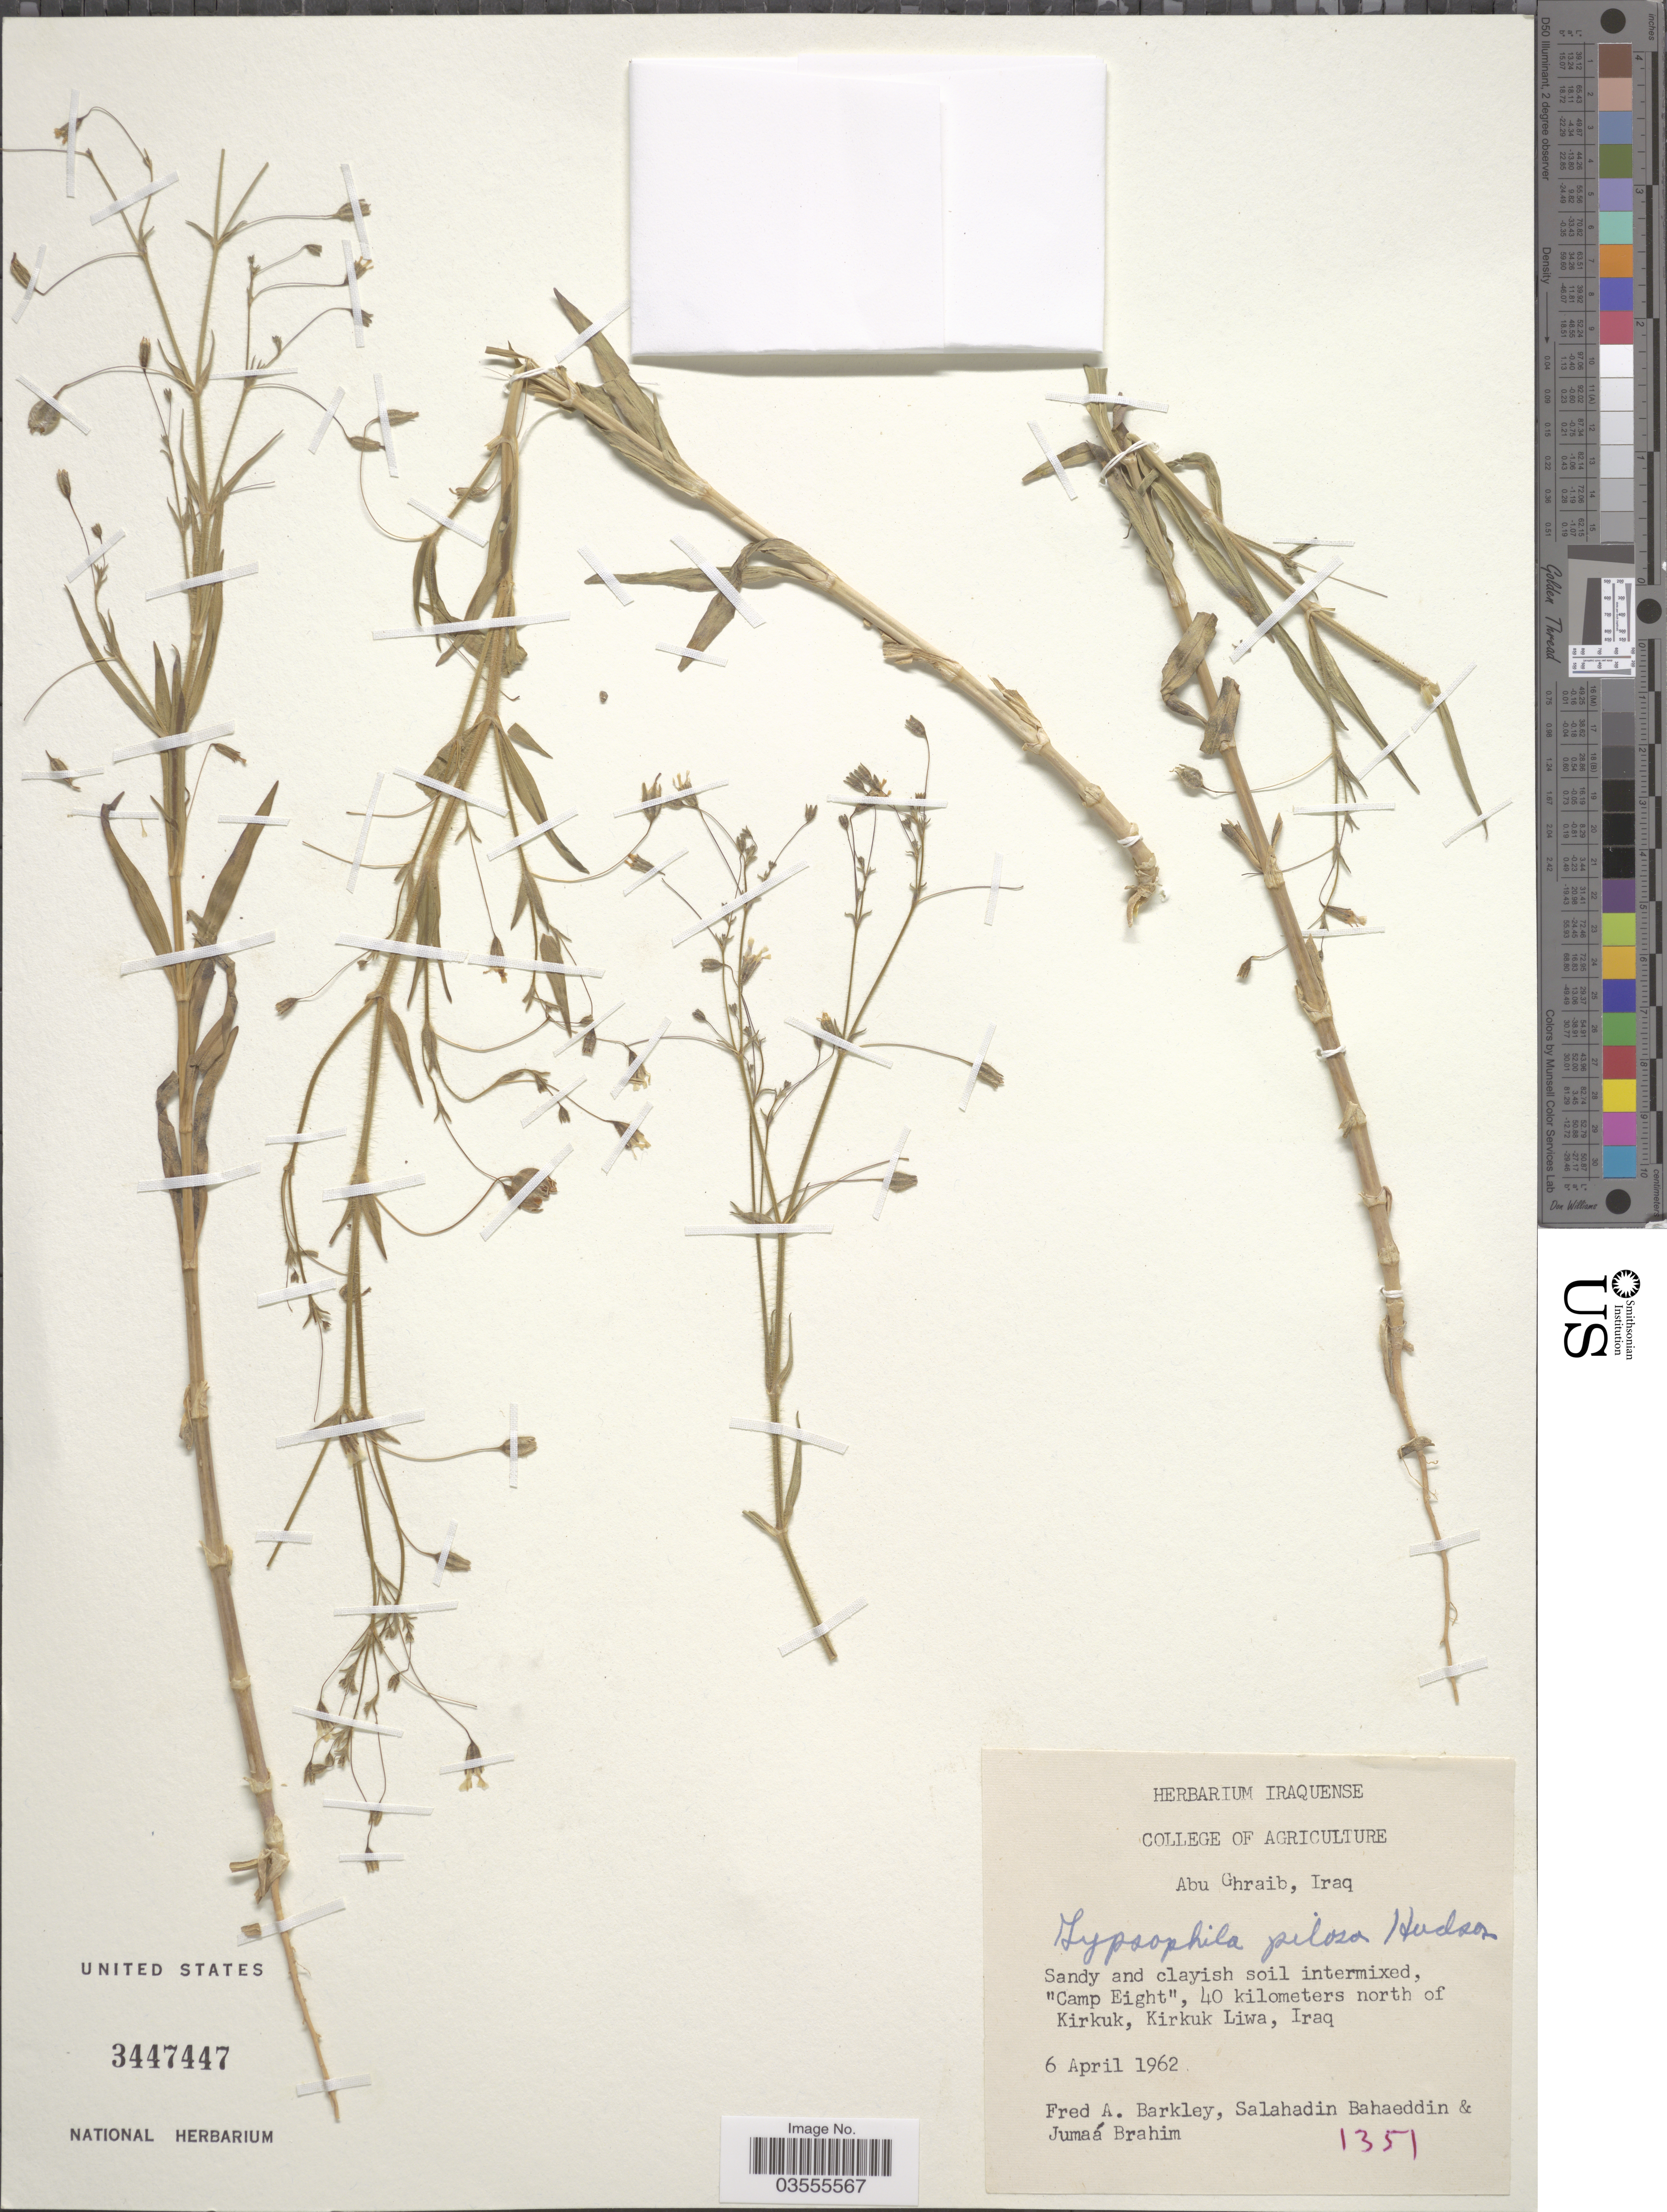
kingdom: Plantae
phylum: Tracheophyta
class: Magnoliopsida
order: Caryophyllales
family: Caryophyllaceae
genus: Gypsophila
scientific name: Gypsophila pilosa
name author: Huds.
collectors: F. A. Barkley, S. Bahaeddin & Brahim M., J.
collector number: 1351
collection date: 1962-04-06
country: Iraq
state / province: Kirkūk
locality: "Camp Eight", 40 kilometers north of Kirkuk, Kirkuk Liwa.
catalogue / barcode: US 3447447